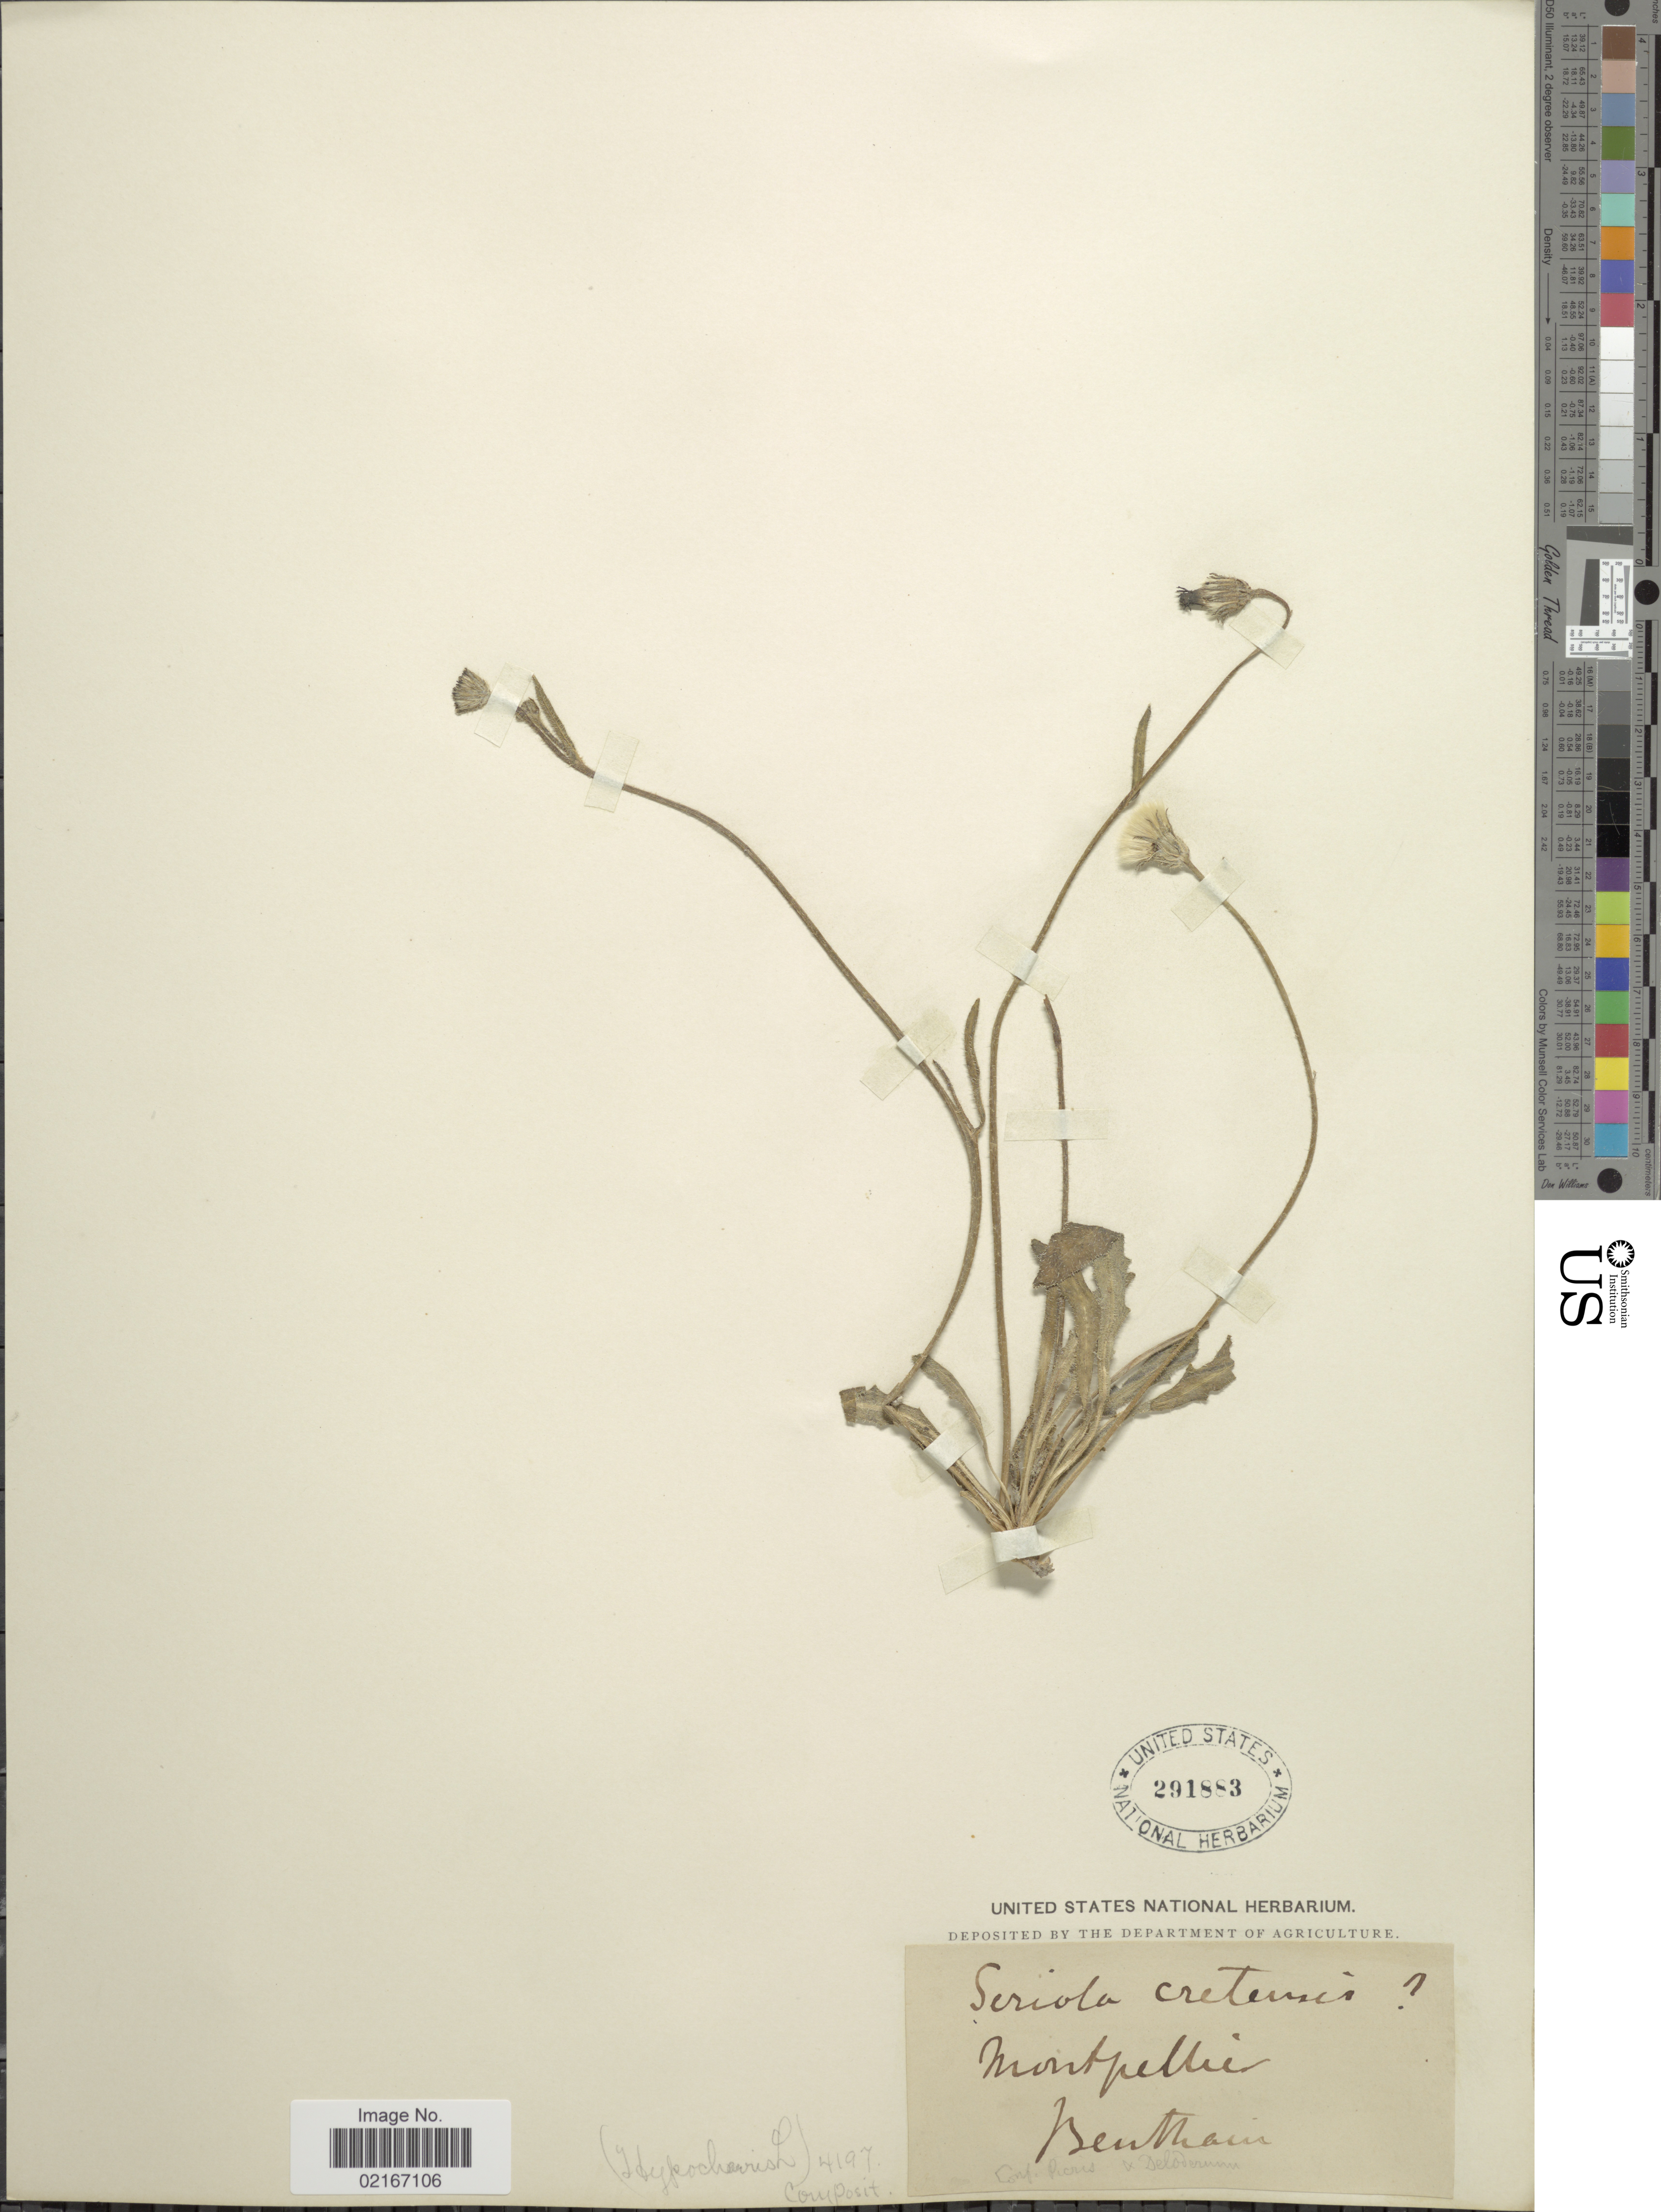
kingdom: Plantae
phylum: Tracheophyta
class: Magnoliopsida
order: Asterales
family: Asteraceae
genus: Hypochaeris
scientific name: Hypochaeris cretensis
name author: (L.) Bory & Chaub.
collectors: Beuthain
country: France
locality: Montpellier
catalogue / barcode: US 291883